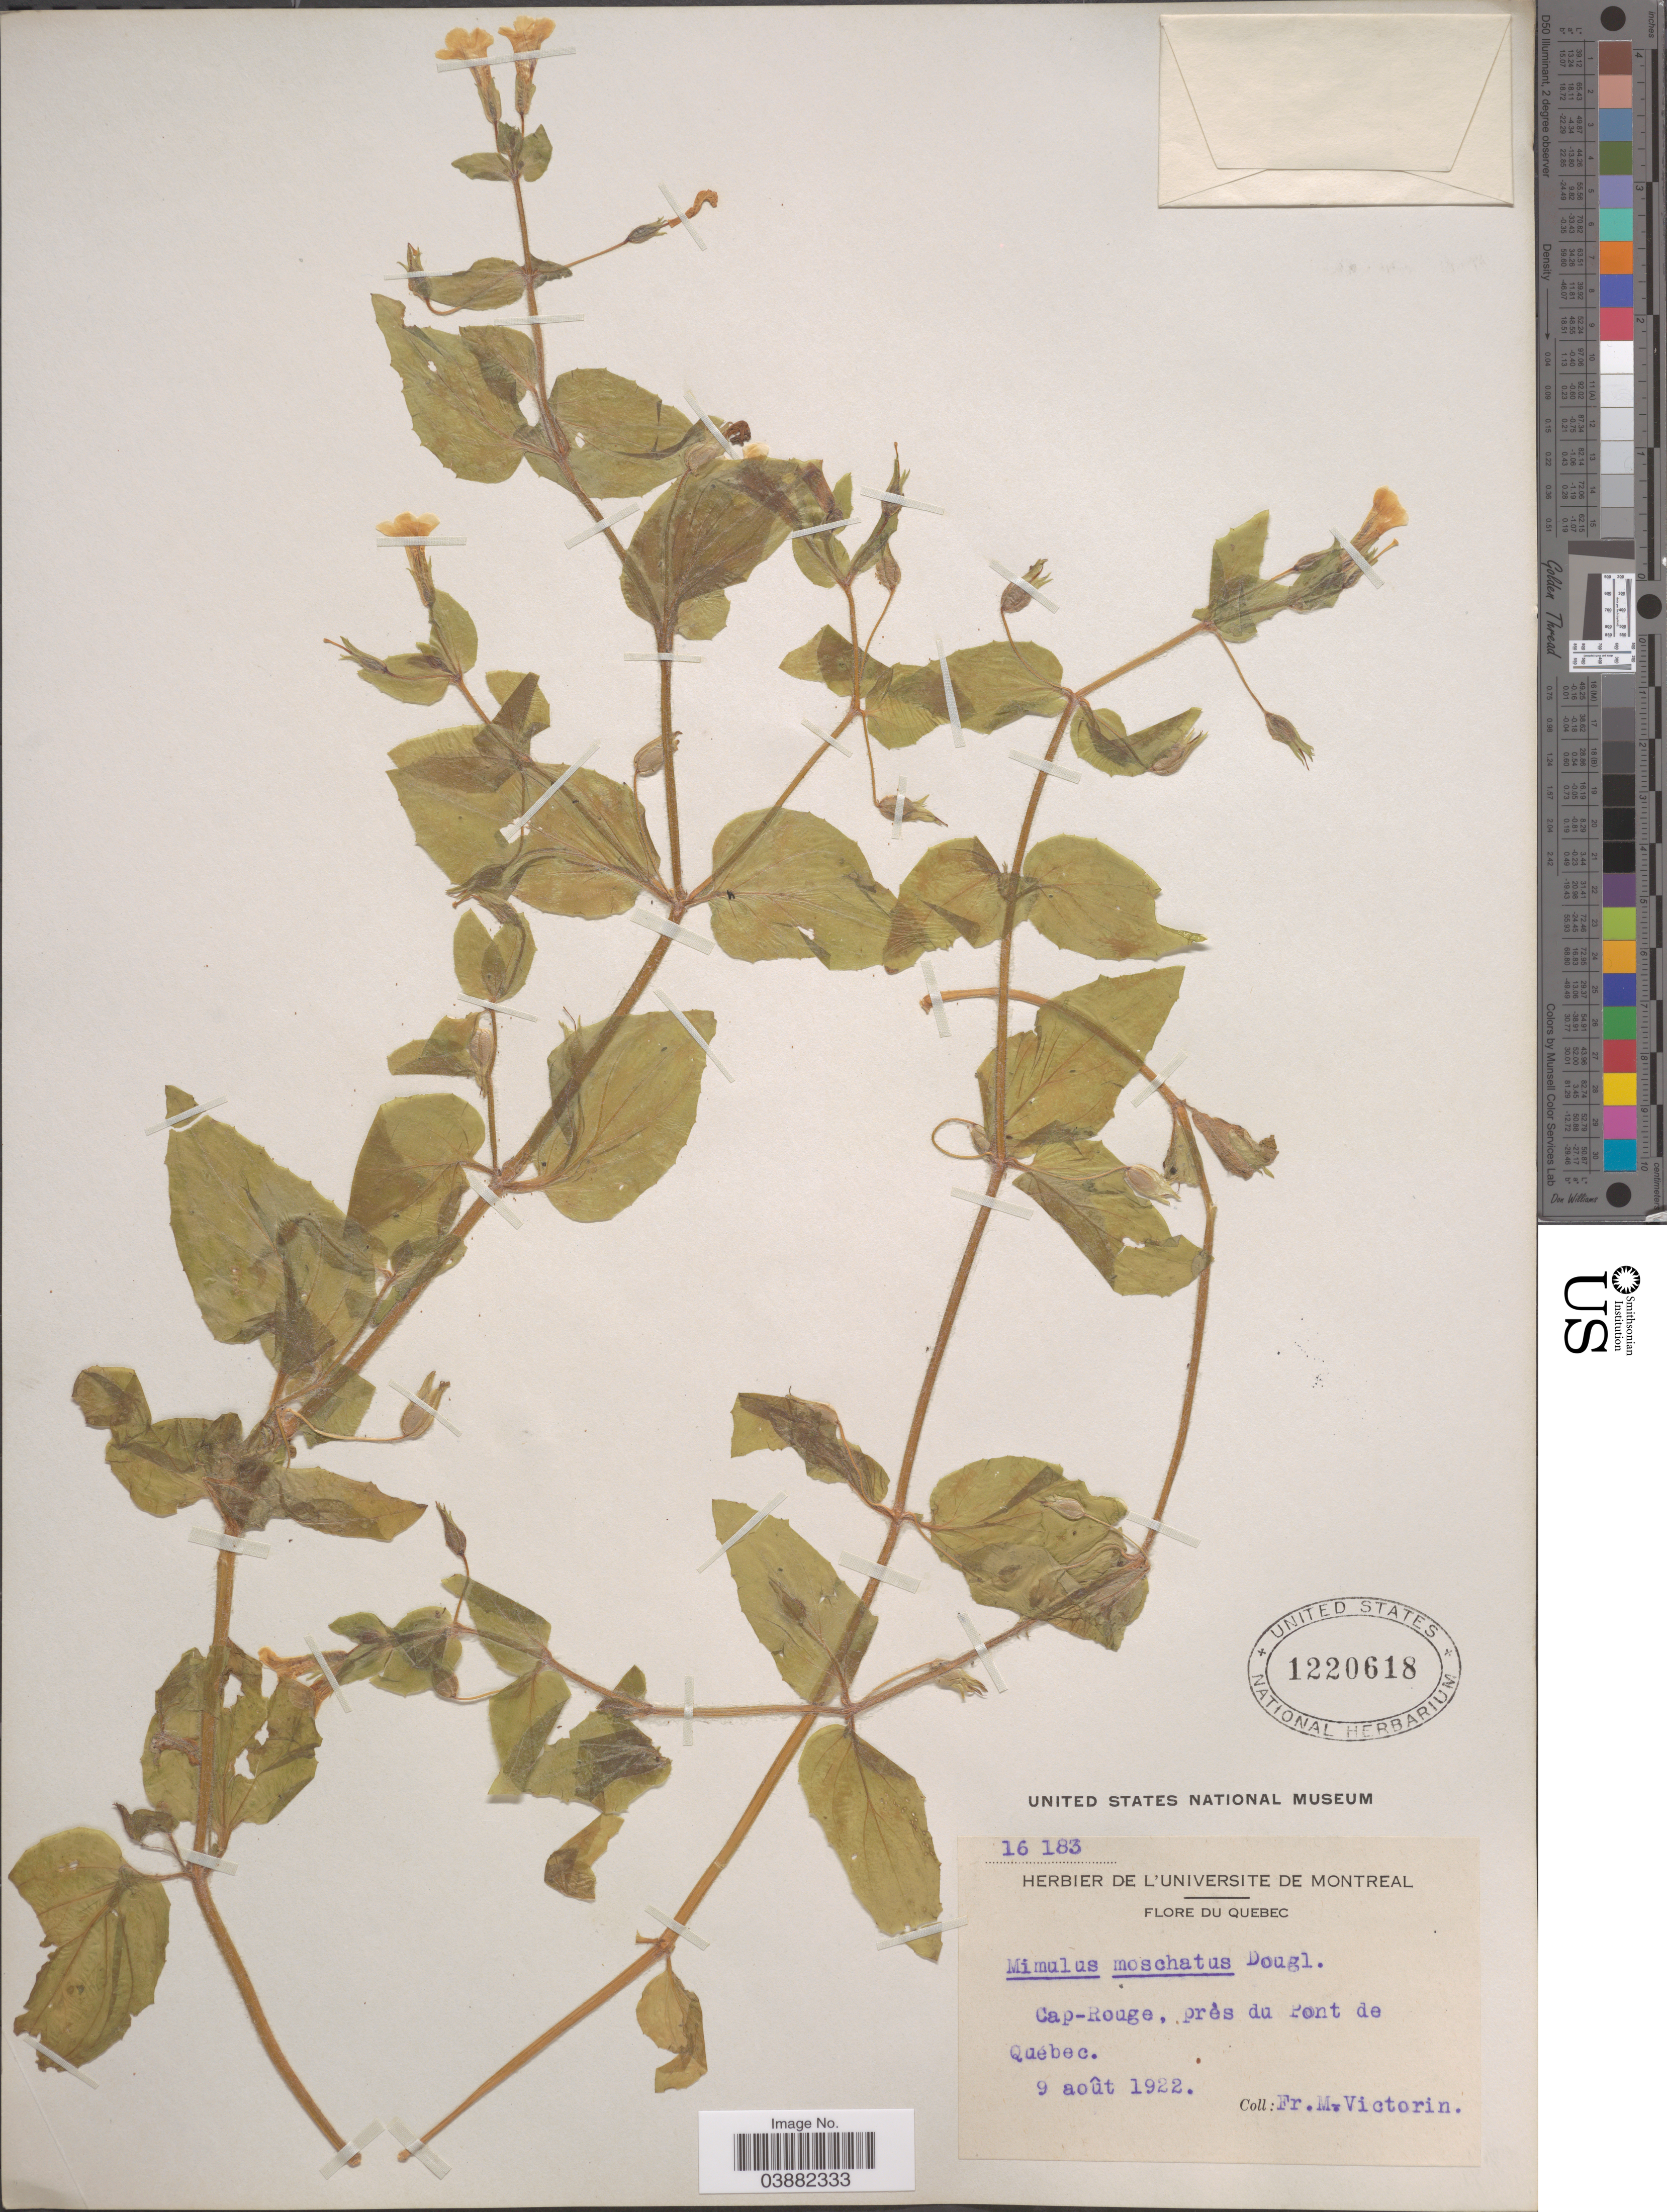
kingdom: Plantae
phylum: Tracheophyta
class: Magnoliopsida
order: Lamiales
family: Phrymaceae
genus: Mimulus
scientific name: Mimulus moschatus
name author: Douglas ex Lindl.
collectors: F. Marie-Victorin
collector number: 16183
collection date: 1922-08-09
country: Canada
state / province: Quebec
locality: Cap-Rouge, près du Pont de Québec.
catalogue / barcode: US 1220618